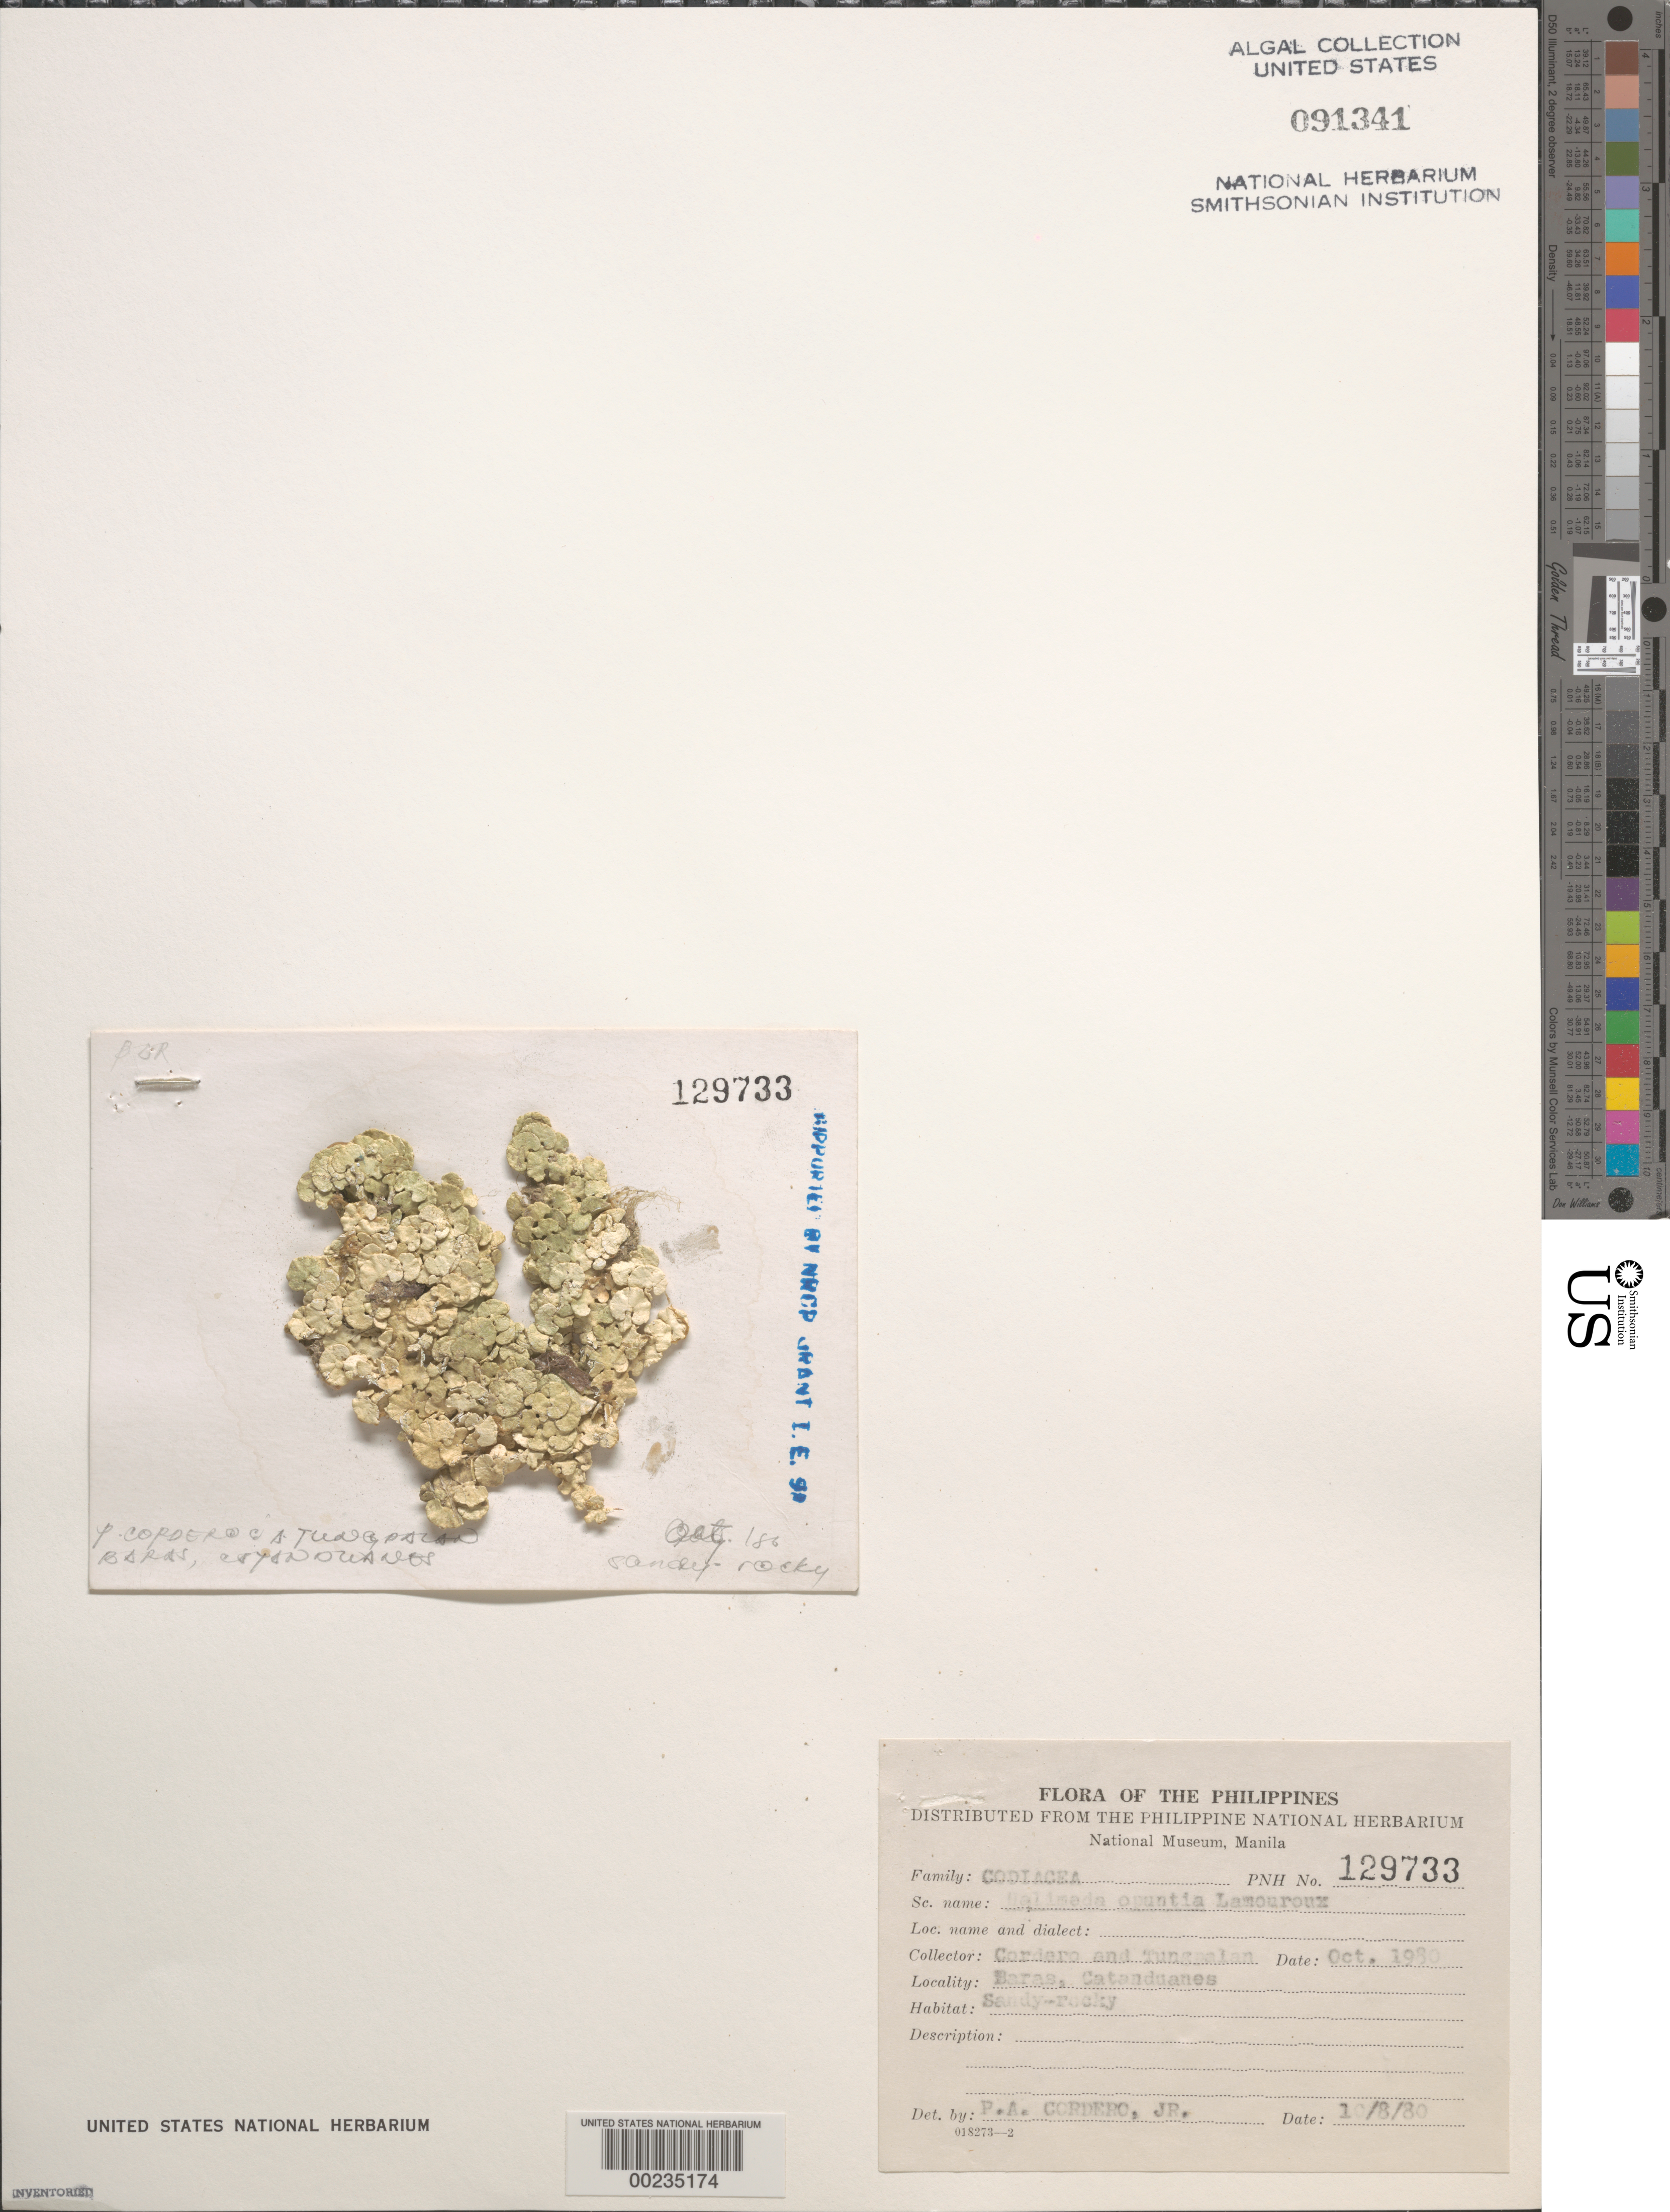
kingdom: Plantae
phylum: Chlorophyta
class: Ulvophyceae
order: Bryopsidales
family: Halimedaceae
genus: Halimeda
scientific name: Halimeda opuntia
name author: (L.) J.V.Lamouroux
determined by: Cordero, P. A., Jr.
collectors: P. A. Cordero & A. Tungpalan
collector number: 129733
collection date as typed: Oct 1980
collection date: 1980-10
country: Philippines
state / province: Bicol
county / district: Catanduanes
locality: Baras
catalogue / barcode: US 91341